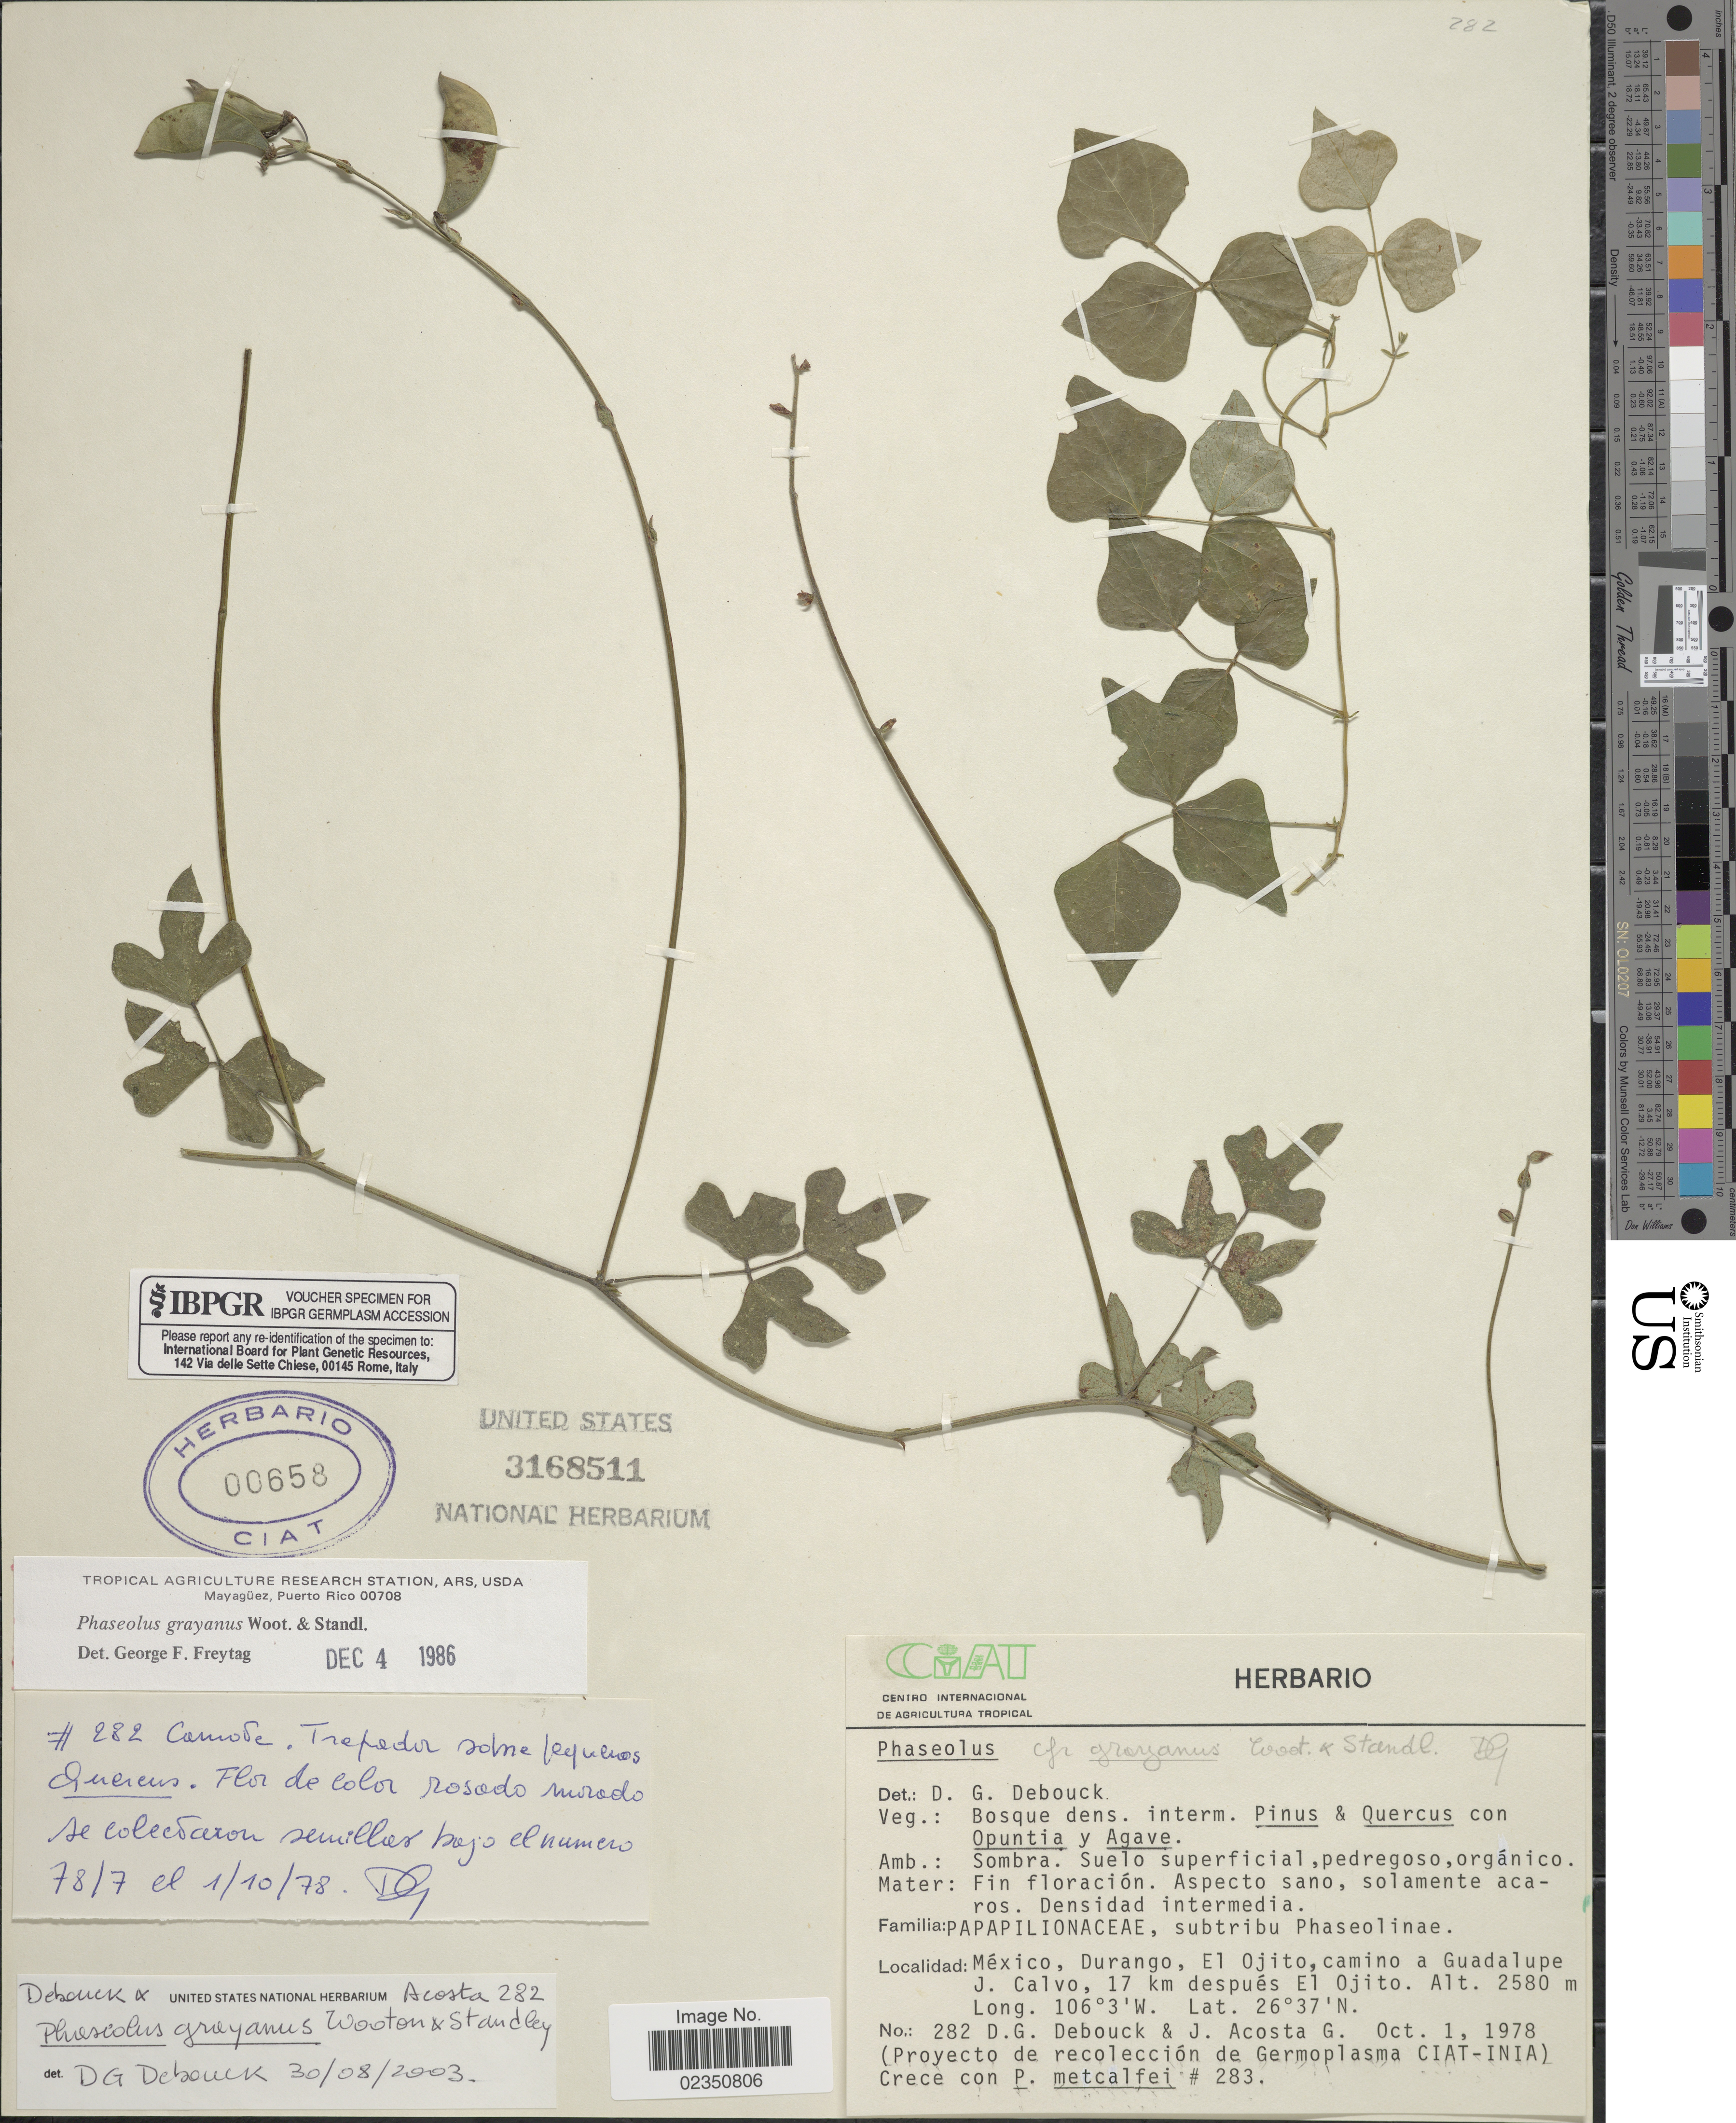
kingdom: Plantae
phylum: Tracheophyta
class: Magnoliopsida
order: Fabales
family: Fabaceae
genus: Phaseolus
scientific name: Phaseolus grayanus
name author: Wooton & Standl.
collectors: D. Debouck & Acosta G., J.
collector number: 282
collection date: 1978-10-01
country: Mexico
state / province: Durango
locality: El Ojito, camino a Guadalupe, J. Calvo, 17 km despues El Ojito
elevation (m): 2580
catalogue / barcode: US 3168511